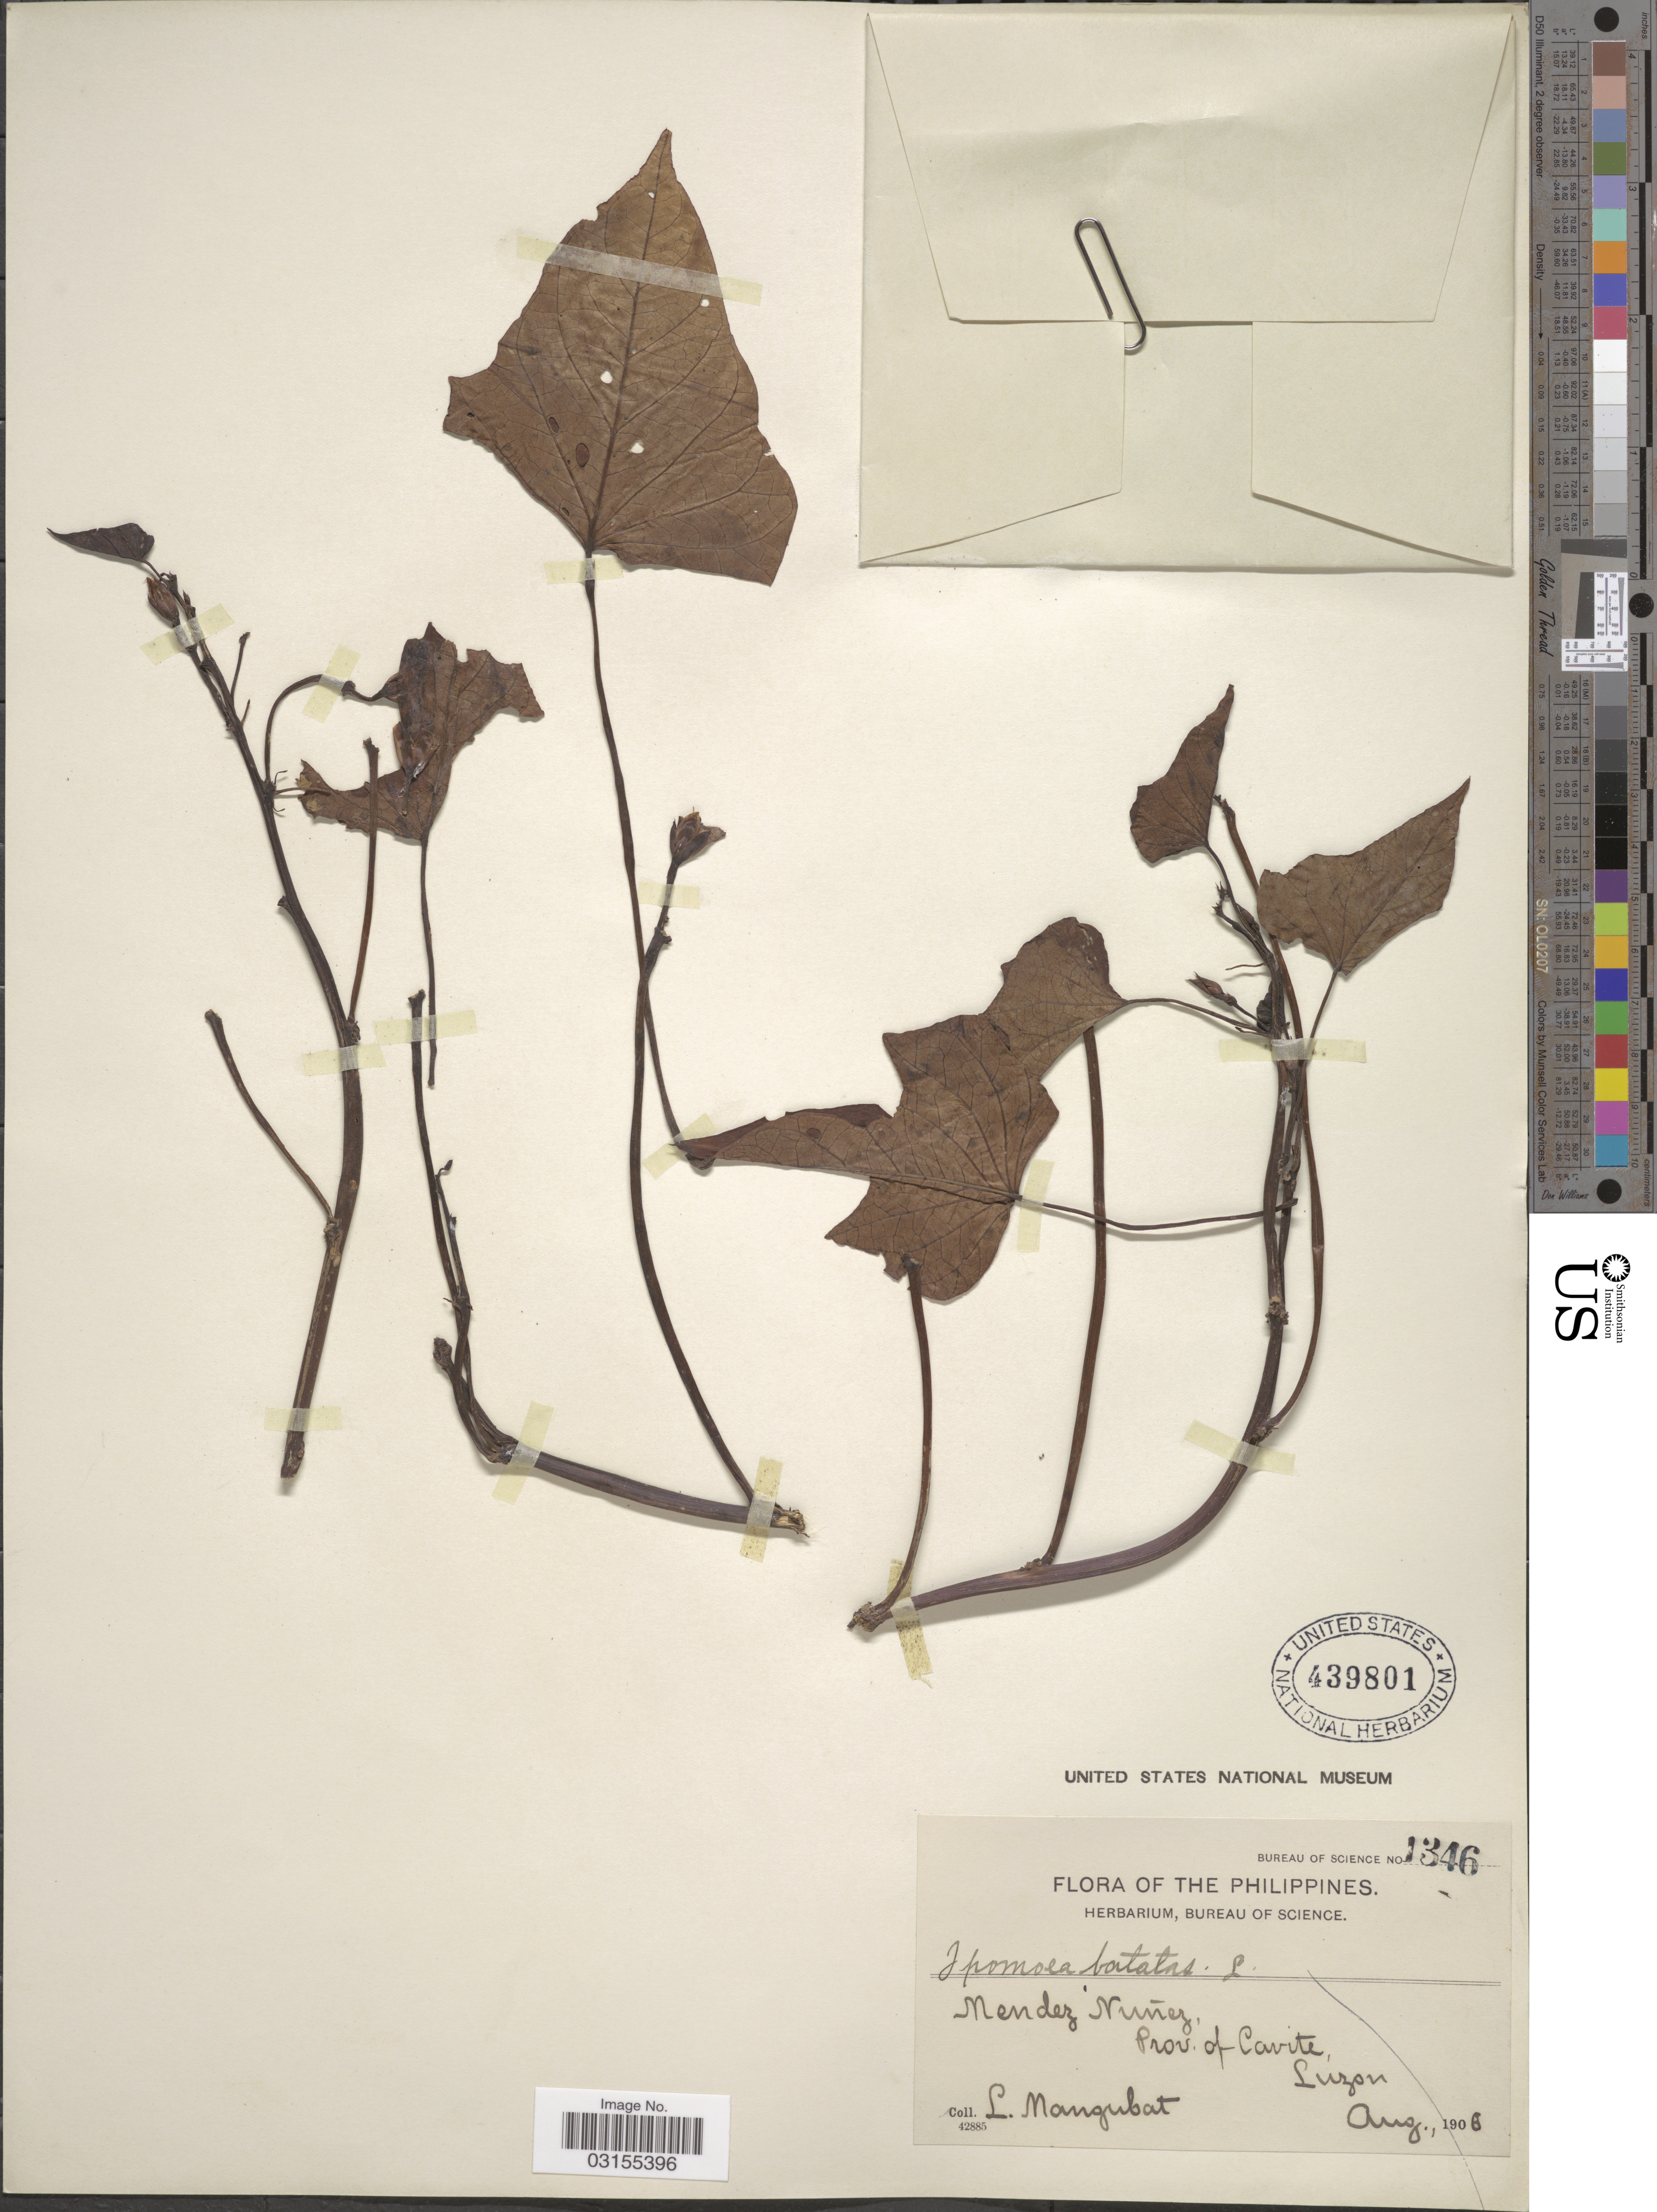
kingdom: Plantae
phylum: Tracheophyta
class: Magnoliopsida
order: Solanales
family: Convolvulaceae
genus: Ipomoea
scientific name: Ipomoea batatas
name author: (L.) Lam.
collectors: L. Mangubat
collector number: Bureau of Science 1346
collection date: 1906-08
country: Philippines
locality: Mendez Nuñez, Prov of Cavite, Luzon.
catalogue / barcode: US 439801